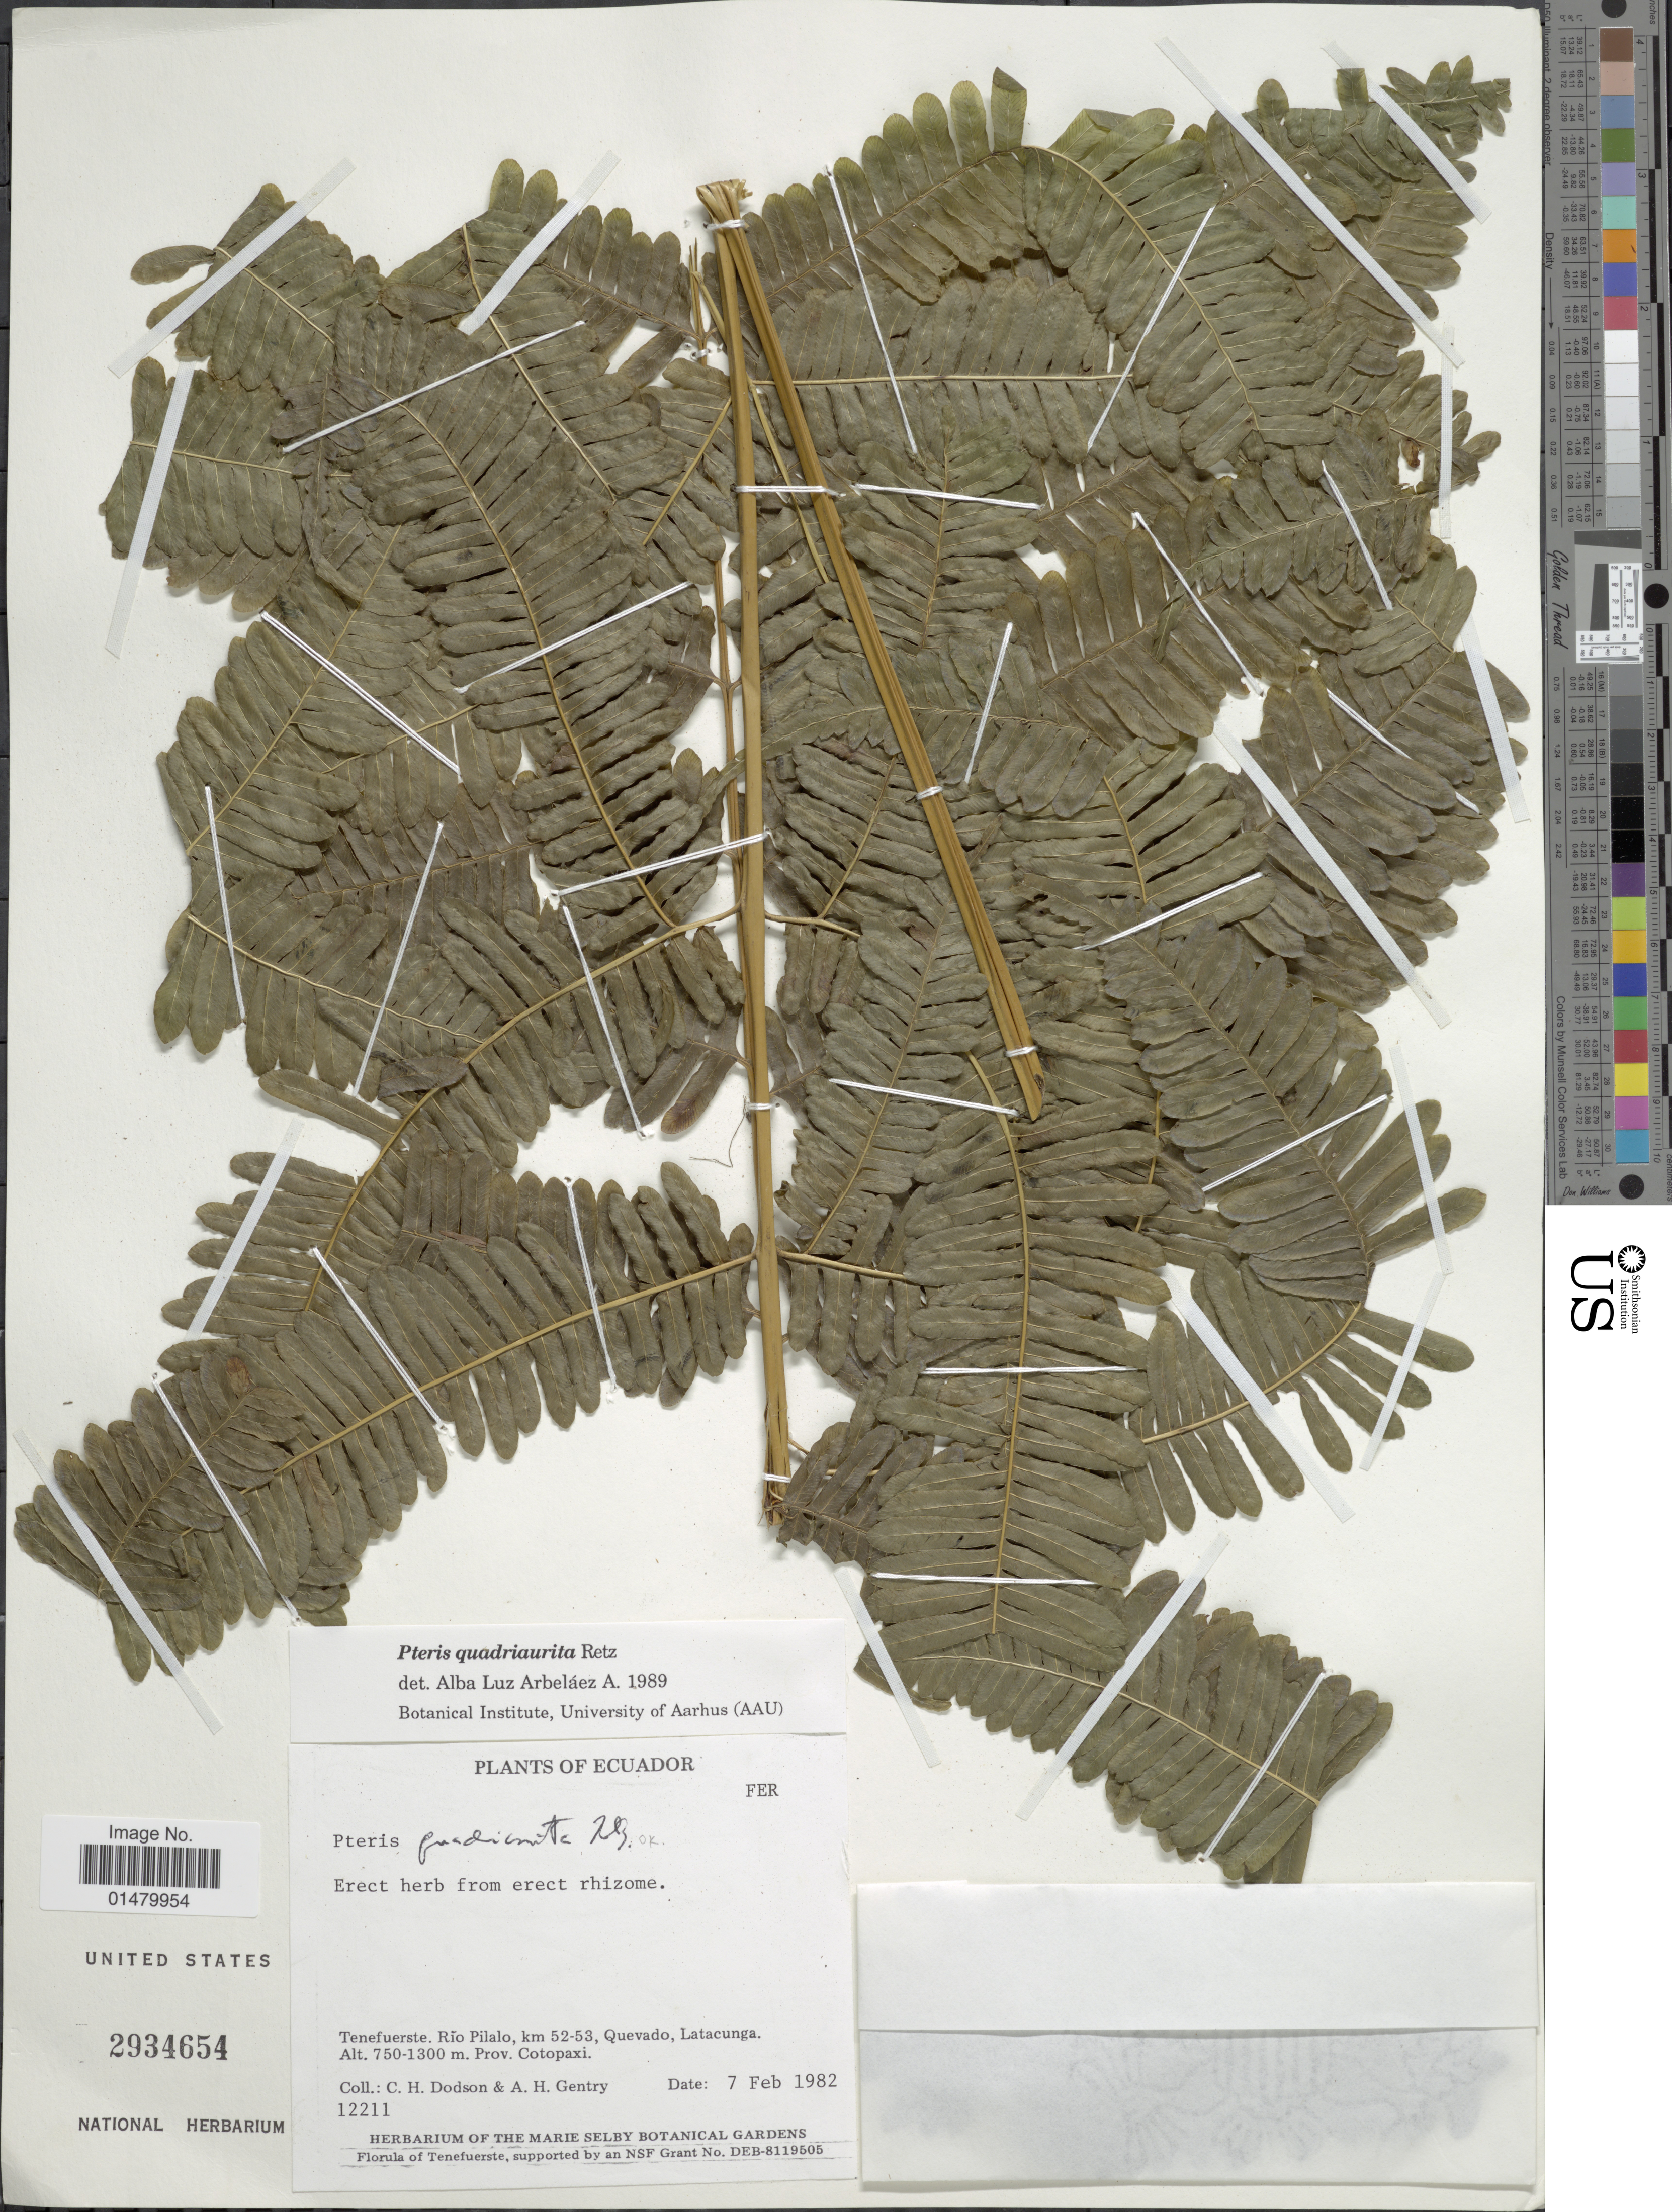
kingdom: Plantae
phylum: Tracheophyta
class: Polypodiopsida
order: Polypodiales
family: Pteridaceae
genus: Pteris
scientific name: Pteris quadriaurita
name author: Retz.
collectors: C. H. Dodson & A. H. Gentry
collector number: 12211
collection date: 1982-02-07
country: Ecuador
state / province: Cotopaxi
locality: Tenefuerste. Rio Pilalo, km 52-53, Quevado, Latacunga. Prov. Cotopaxi.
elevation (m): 750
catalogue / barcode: US 2934654